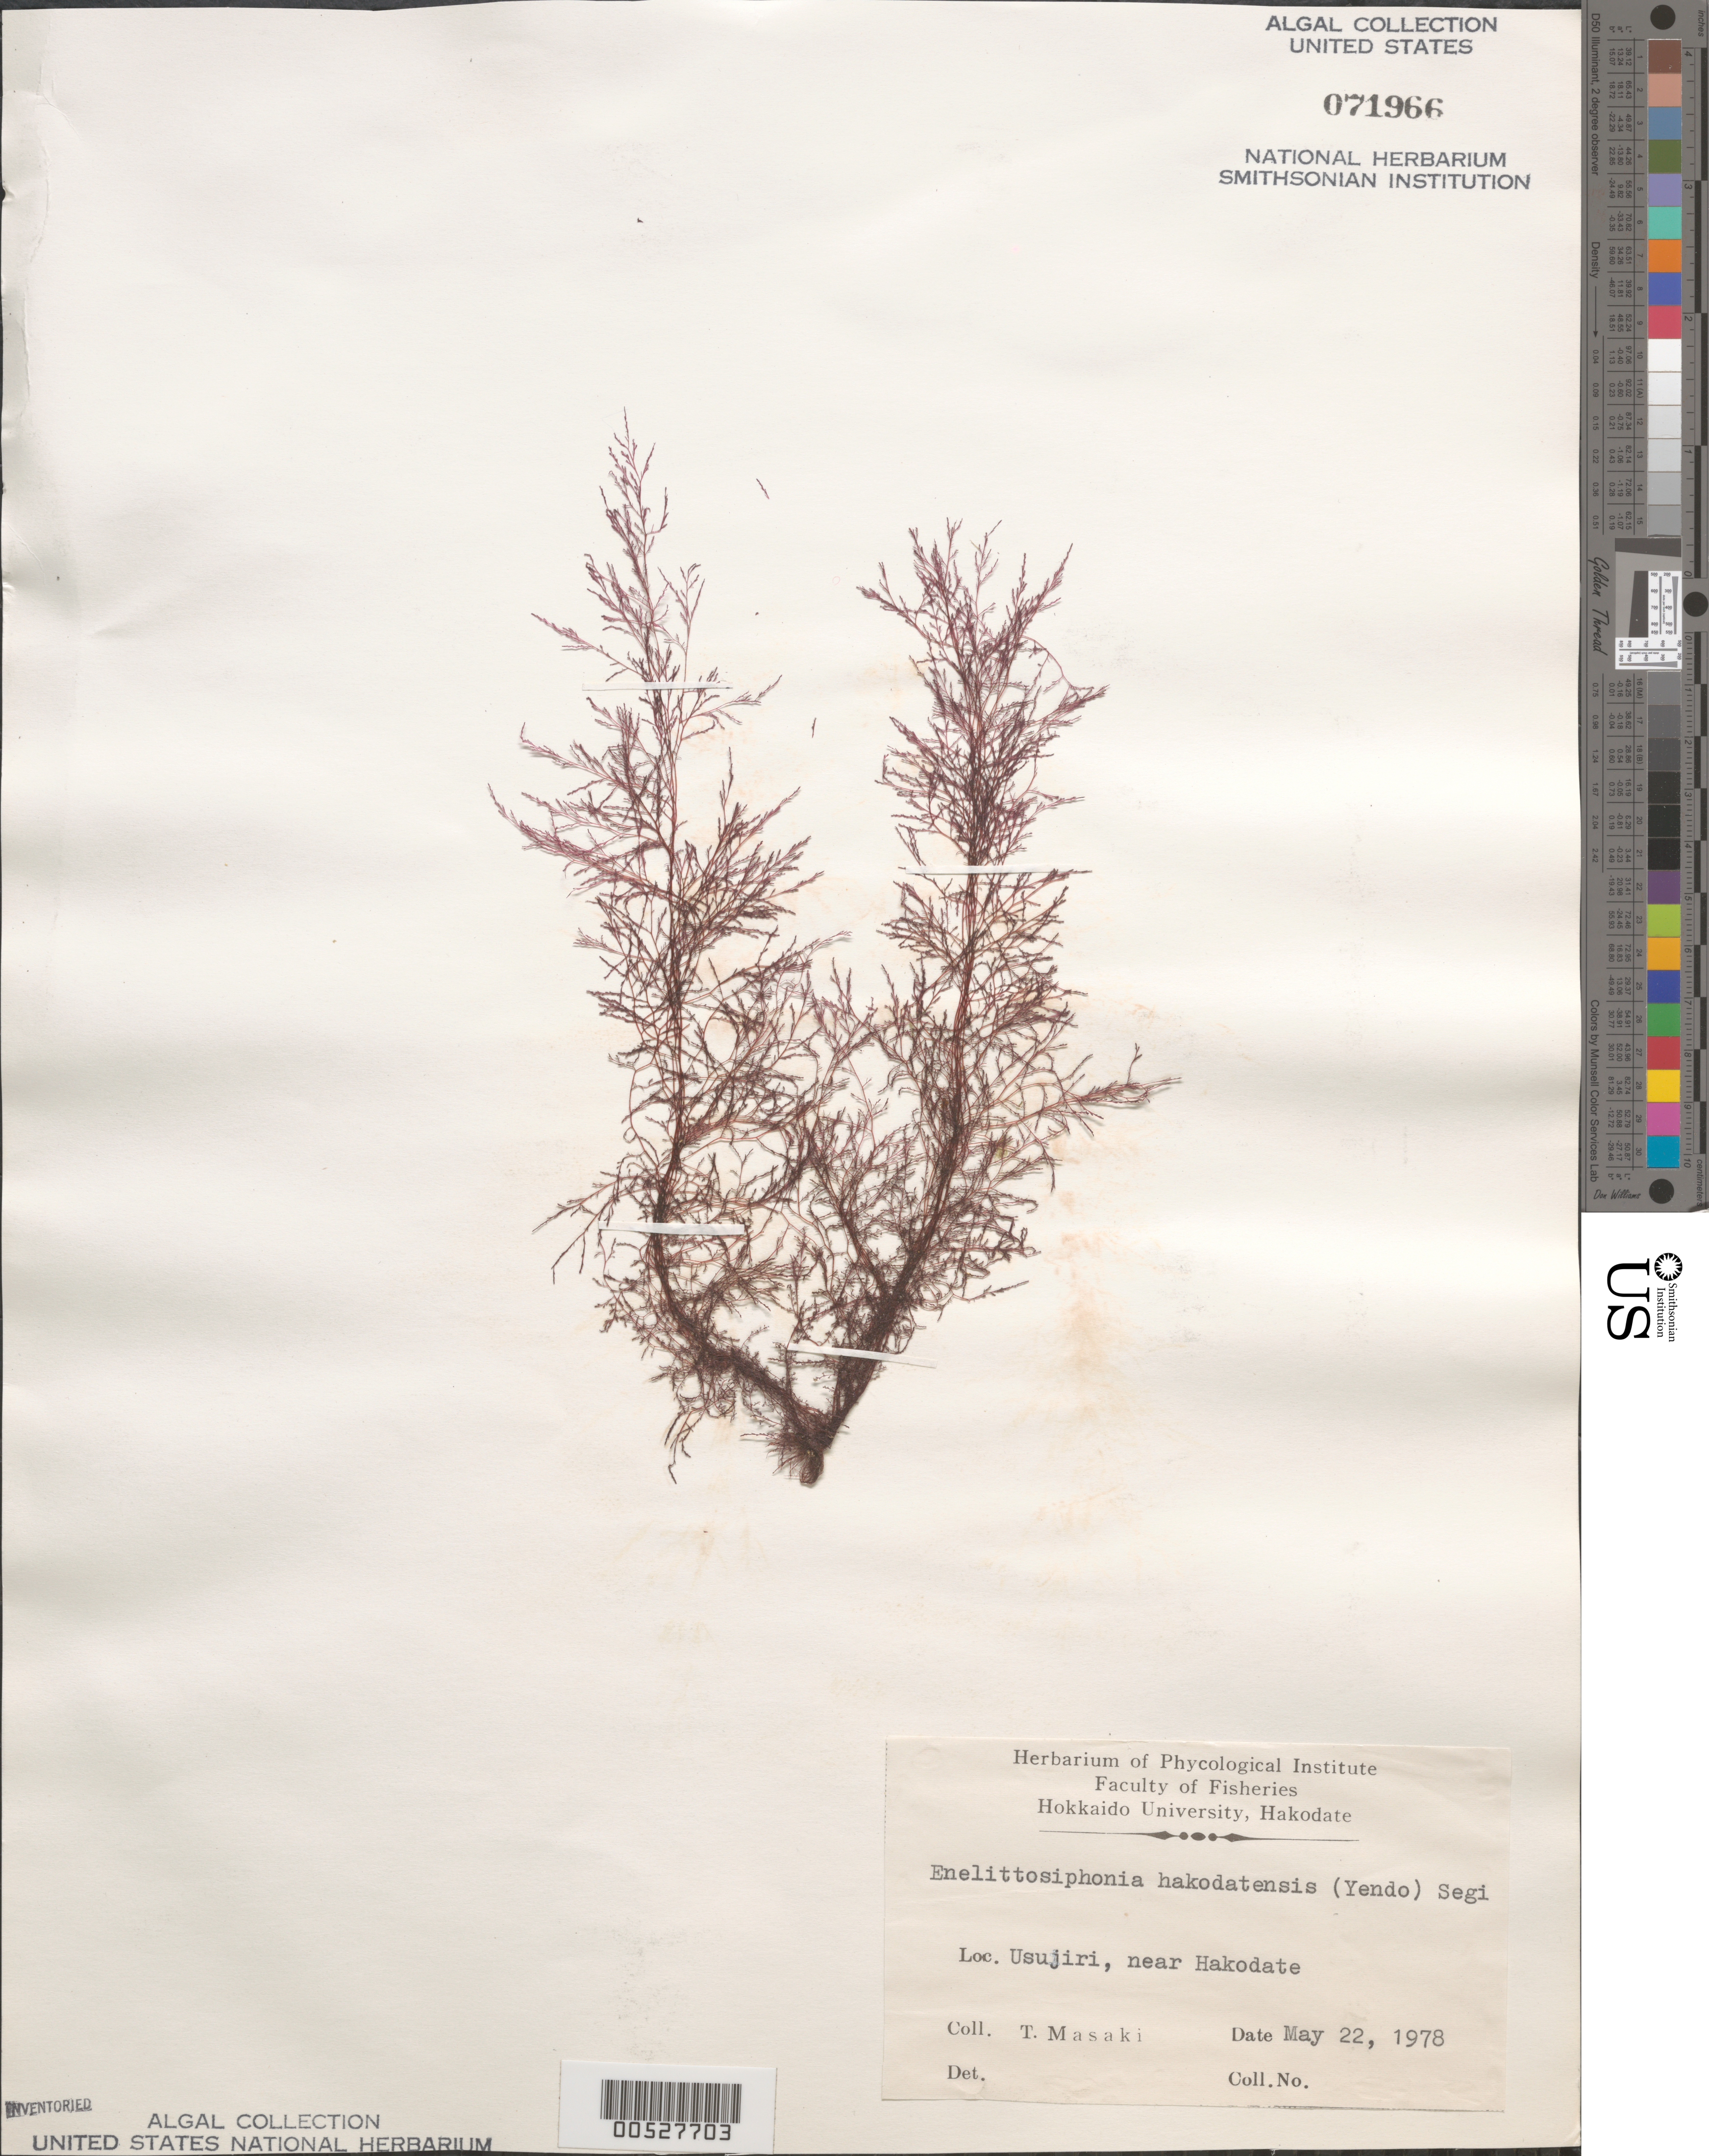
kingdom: Plantae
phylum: Rhodophyta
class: Florideophyceae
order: Ceramiales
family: Rhodomelaceae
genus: Enelittosiphonia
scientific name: Enelittosiphonia hakodatensis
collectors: T. Masaki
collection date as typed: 22 May 1978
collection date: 1978-05-22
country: Japan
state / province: Hokkaido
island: Hokkaido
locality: Usujiri, near Hakodate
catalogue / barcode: US 71966